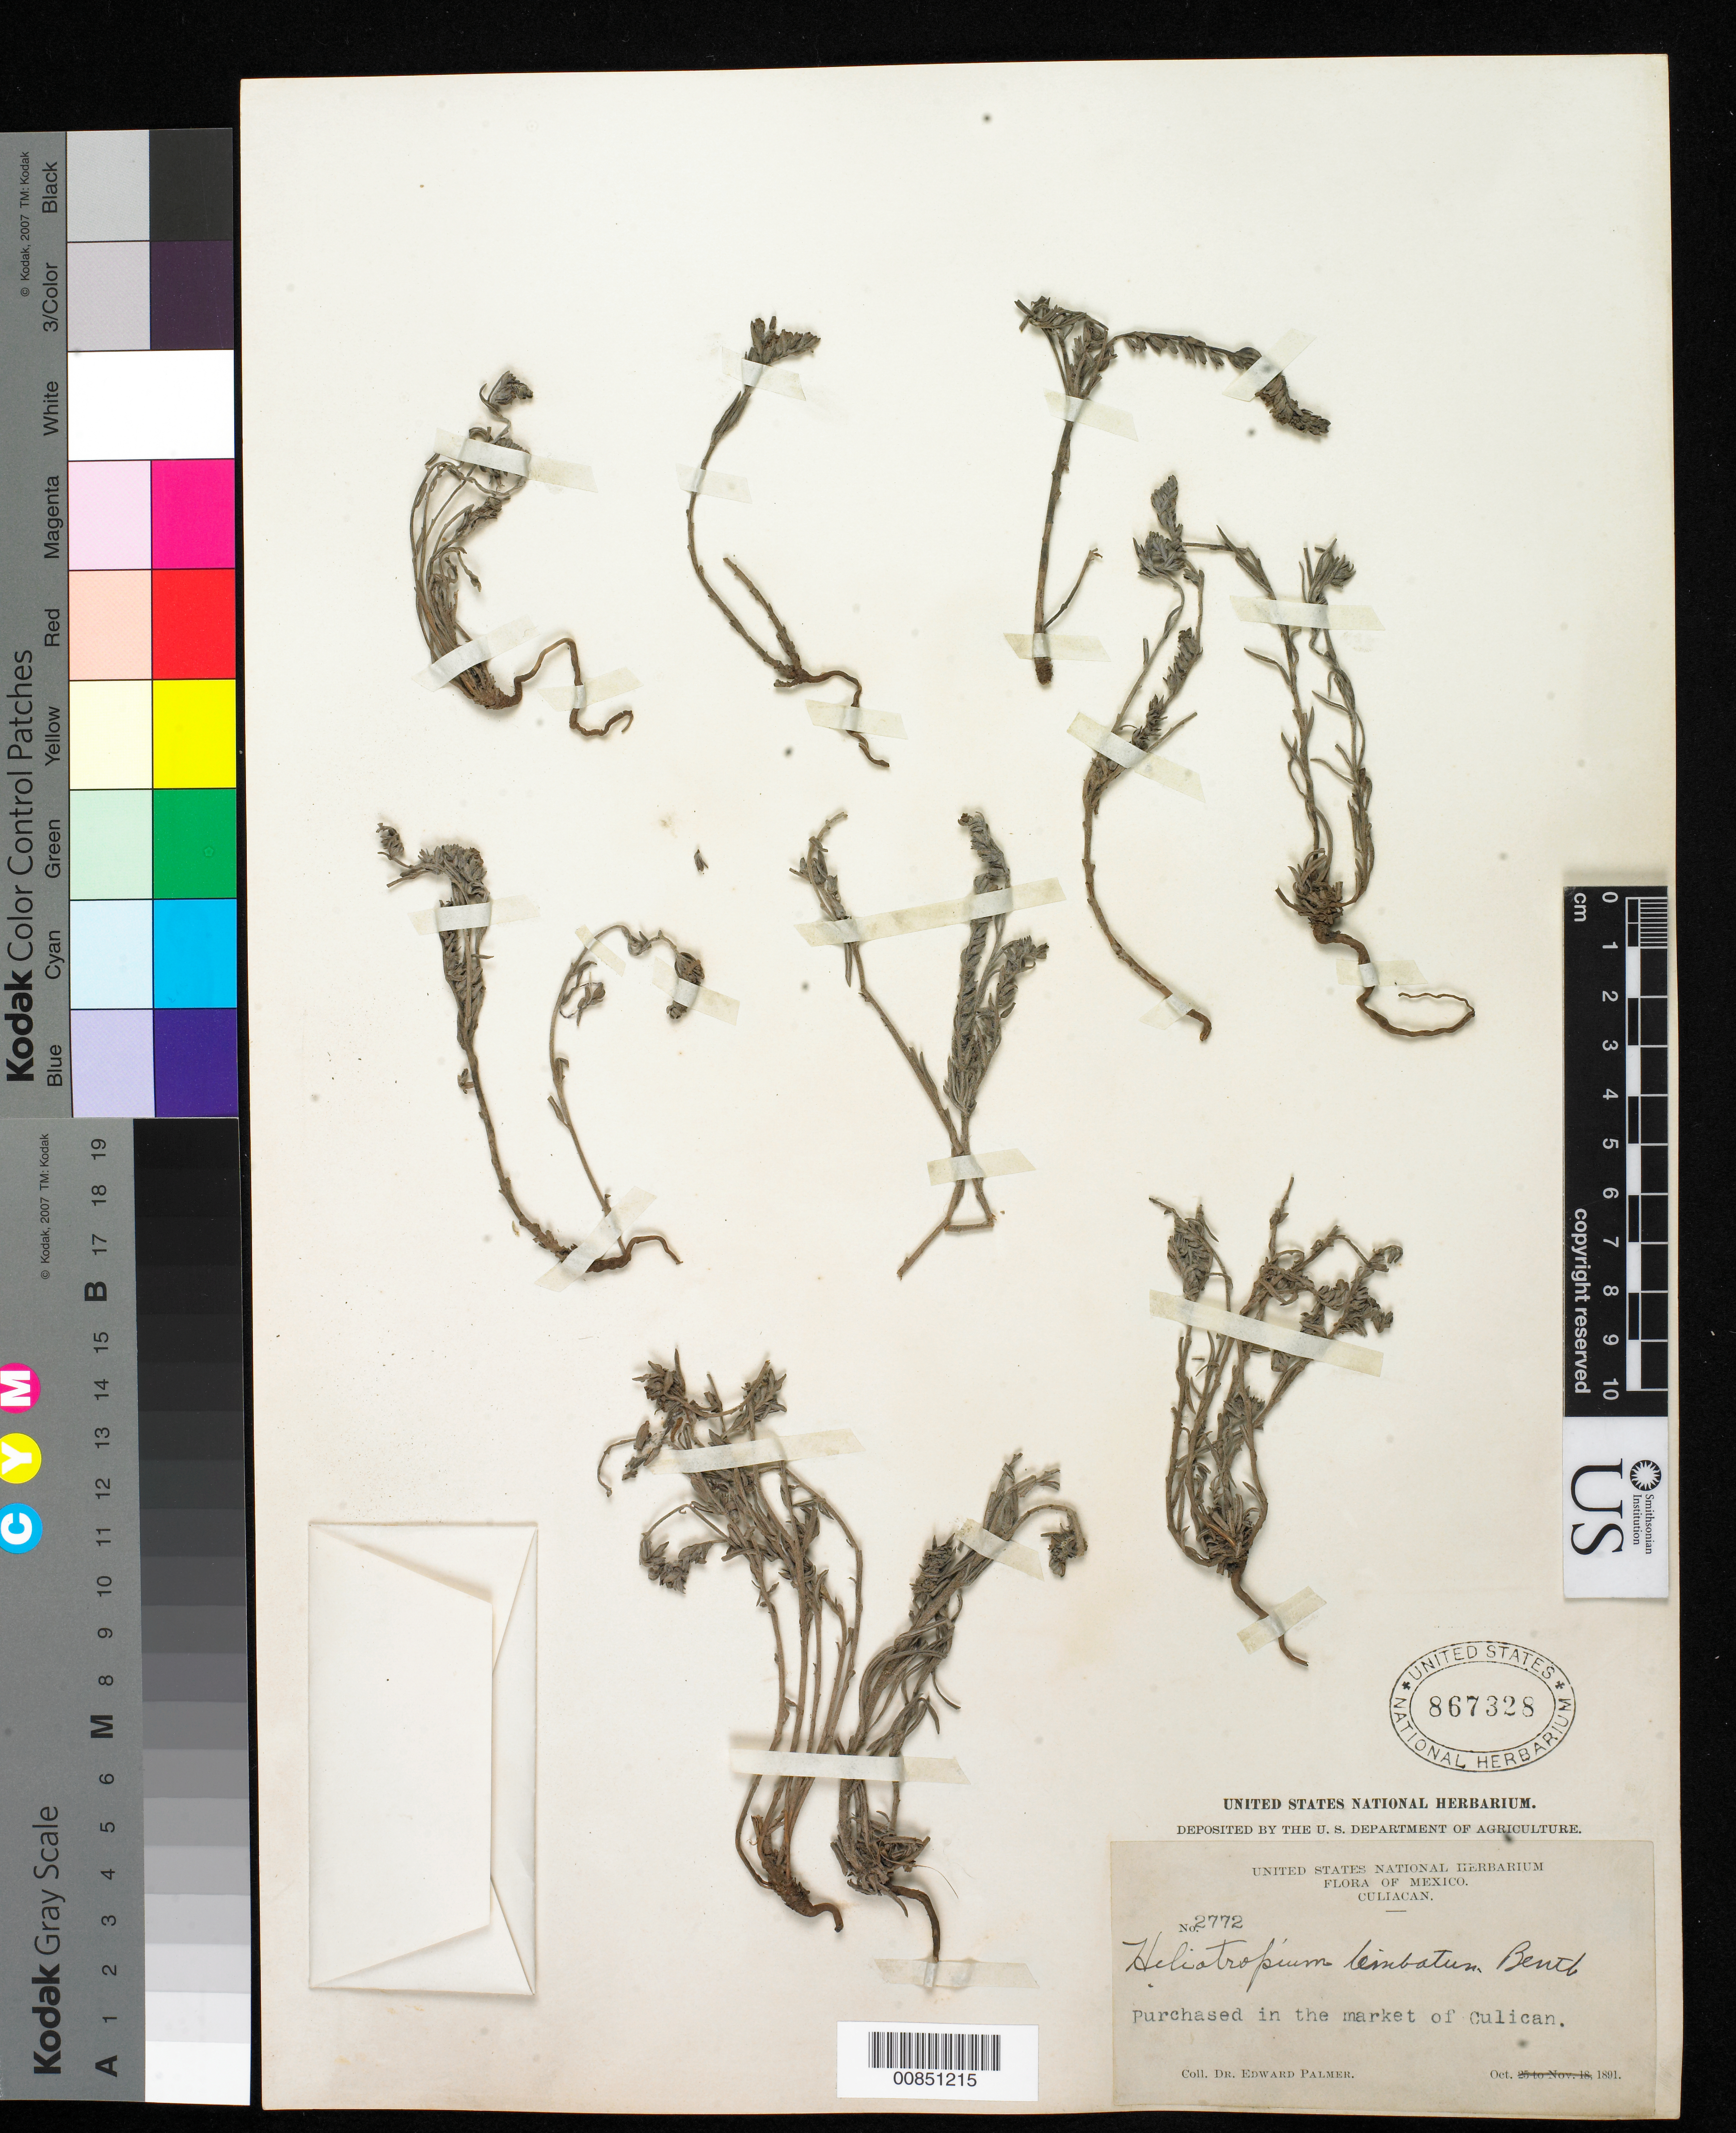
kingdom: Plantae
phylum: Tracheophyta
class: Magnoliopsida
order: Boraginales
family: Heliotropiaceae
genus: Heliotropium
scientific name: Heliotropium limbatum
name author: Benth.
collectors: E. Palmer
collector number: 2772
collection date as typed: Oct 1891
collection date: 1891-10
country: Mexico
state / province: Sinaloa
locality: Market of Culiacan.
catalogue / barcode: US 867328